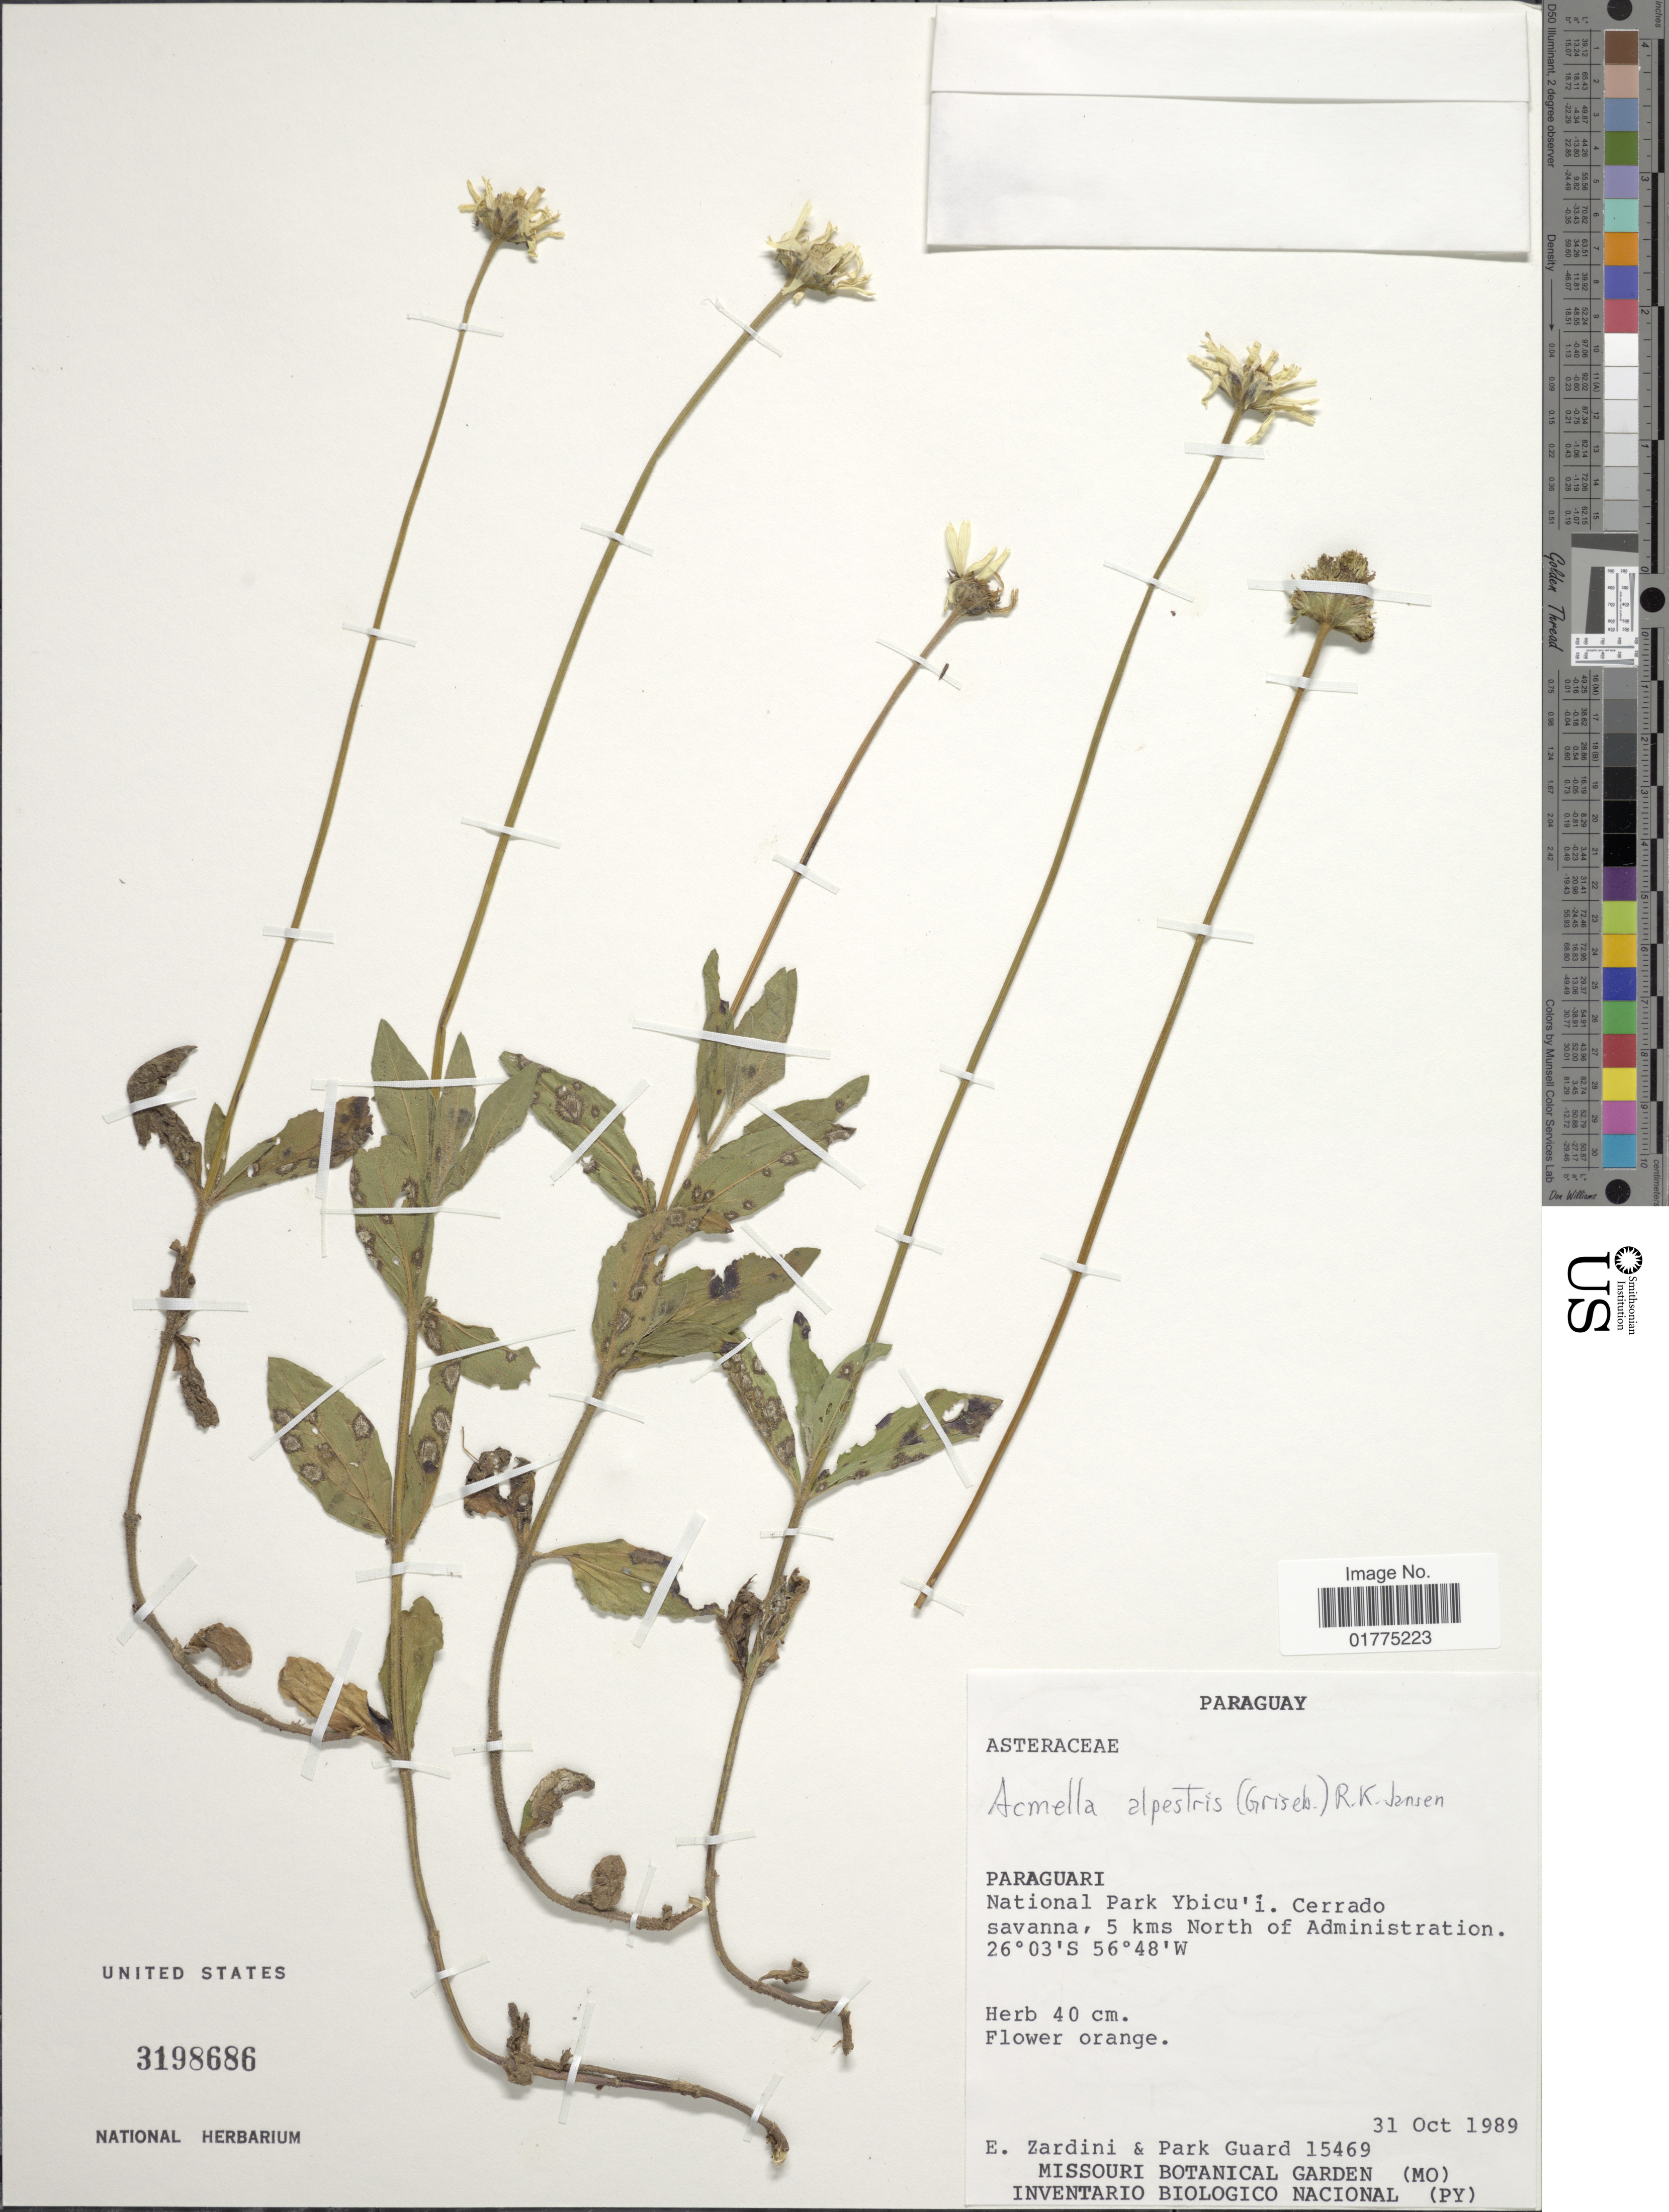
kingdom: Plantae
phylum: Tracheophyta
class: Magnoliopsida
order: Asterales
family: Asteraceae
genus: Acmella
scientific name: Acmella alpestris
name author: (Griseb.) R.K. Jansen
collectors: E. M. Zardini & Park guard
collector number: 15469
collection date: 1989-10-31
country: Paraguay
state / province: Paraguari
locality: Paraguari. National Park Ybicu'í. Cerrado savanna, 5 kms North of Administration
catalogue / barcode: US 3198686